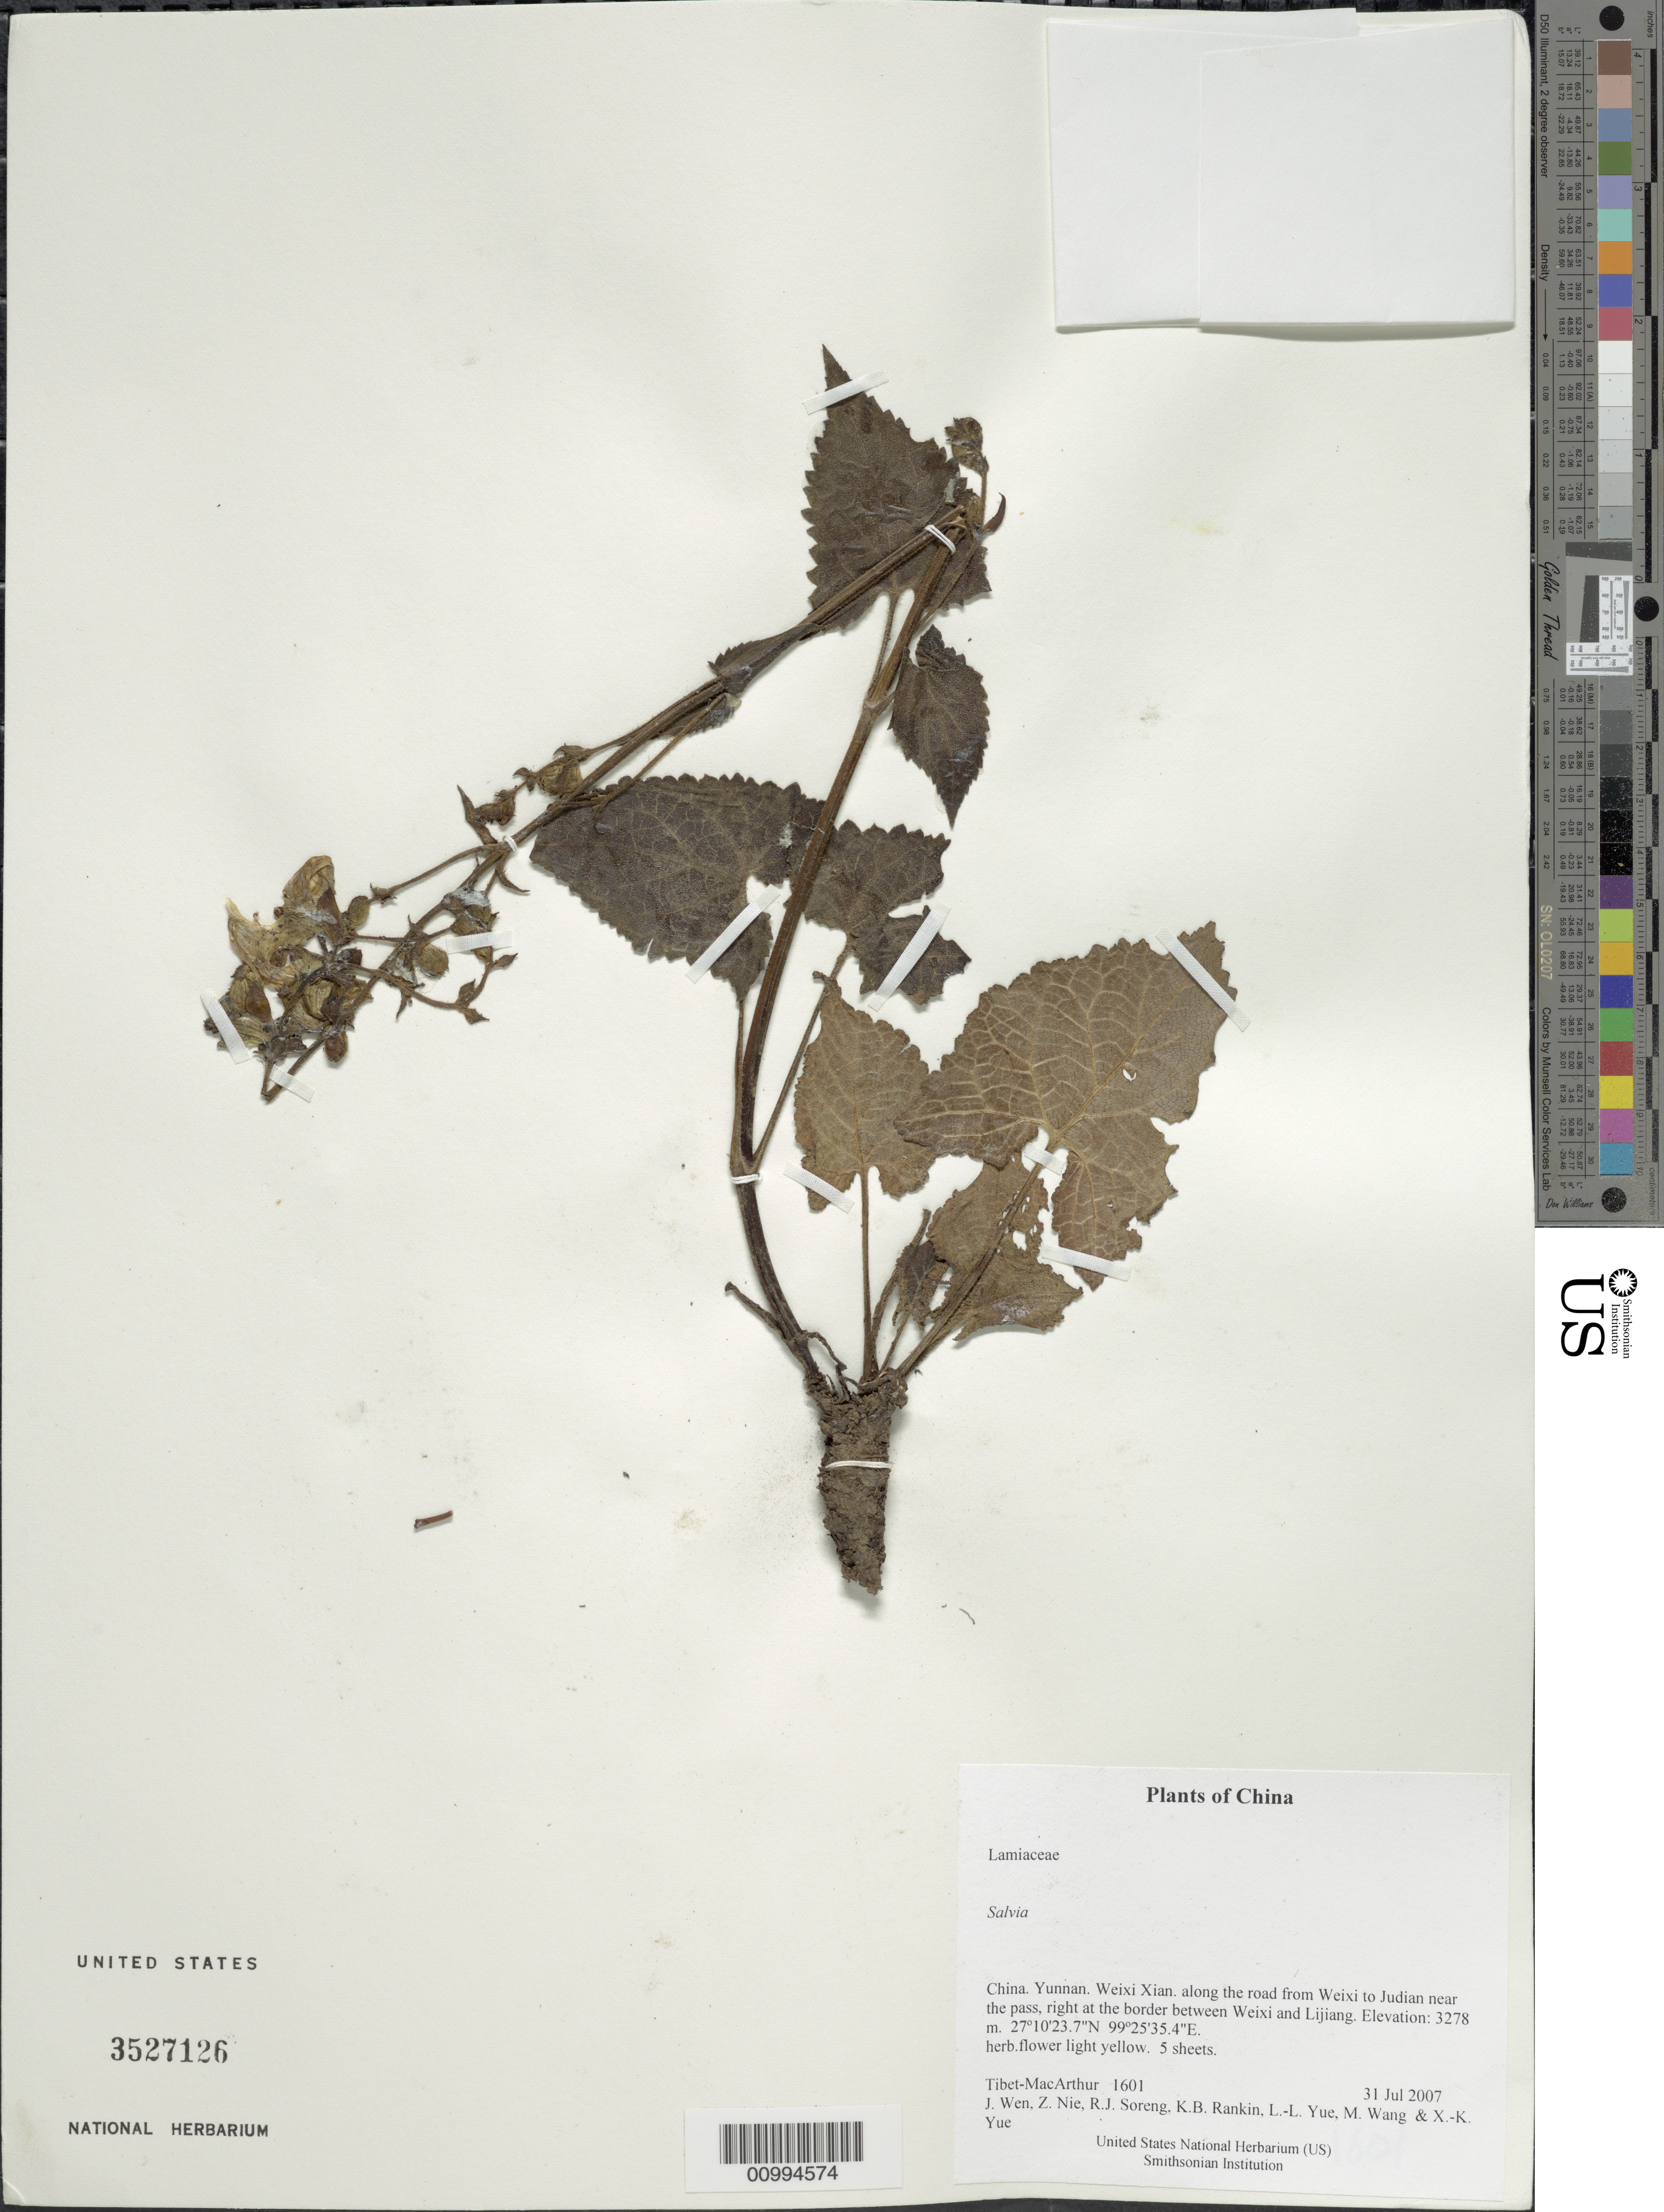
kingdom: Plantae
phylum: Tracheophyta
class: Magnoliopsida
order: Lamiales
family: Lamiaceae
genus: Salvia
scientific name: Salvia thormannii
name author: Urb.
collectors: Tibet-MacArthur, J. Wen, Z. Nie, R. J. Soreng, K. Rankin, L. Yue, M. Wang & X. Yue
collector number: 1601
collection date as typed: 31 Jul 2007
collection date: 2007-07-31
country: China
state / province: Yunnan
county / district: Weixi Xian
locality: along the road from Weixi to Judian near the pass, right at the border between Weixi and Lijiang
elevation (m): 3278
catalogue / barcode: US 3527126